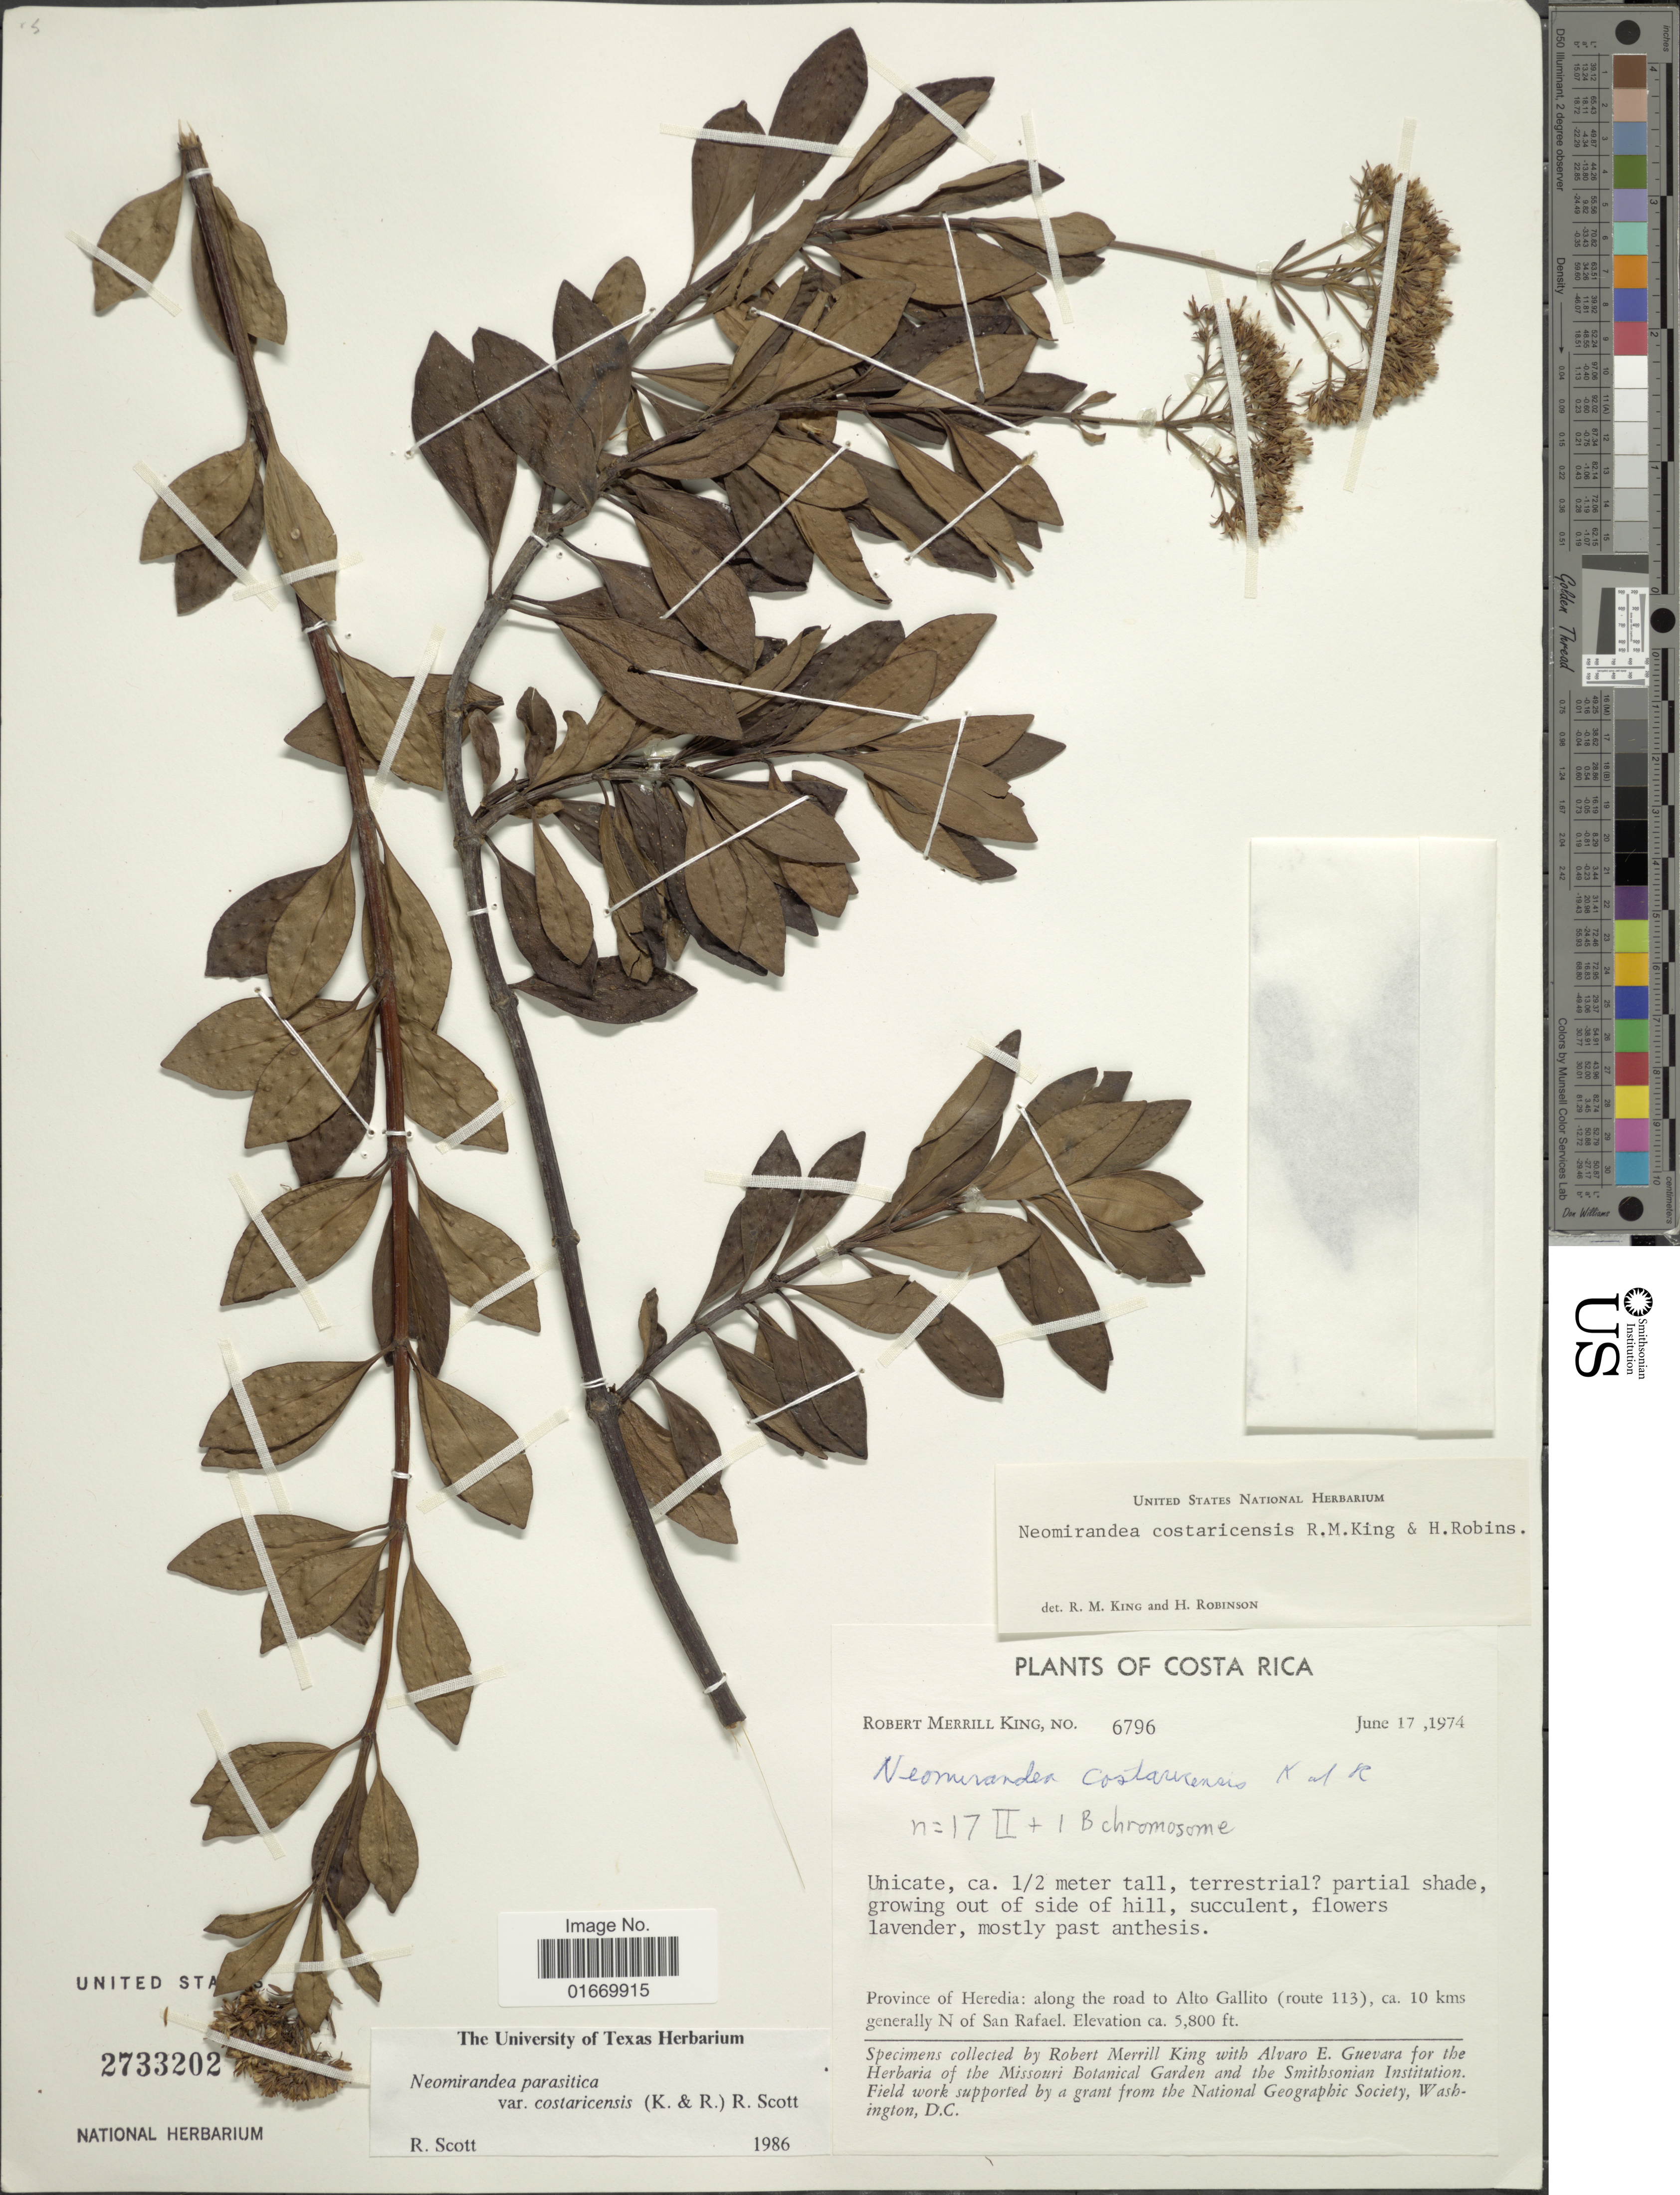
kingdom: Plantae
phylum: Tracheophyta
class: Magnoliopsida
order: Asterales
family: Asteraceae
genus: Neomirandea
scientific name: Neomirandea costaricensis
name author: R.M. King & H. Rob.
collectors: R. M. King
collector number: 6796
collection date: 1974-06-17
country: Costa Rica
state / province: Heredia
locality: Along the road to Alto Gallito (route 113), ca 10 kms generally N of San Rafael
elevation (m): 1768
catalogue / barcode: US 2733202